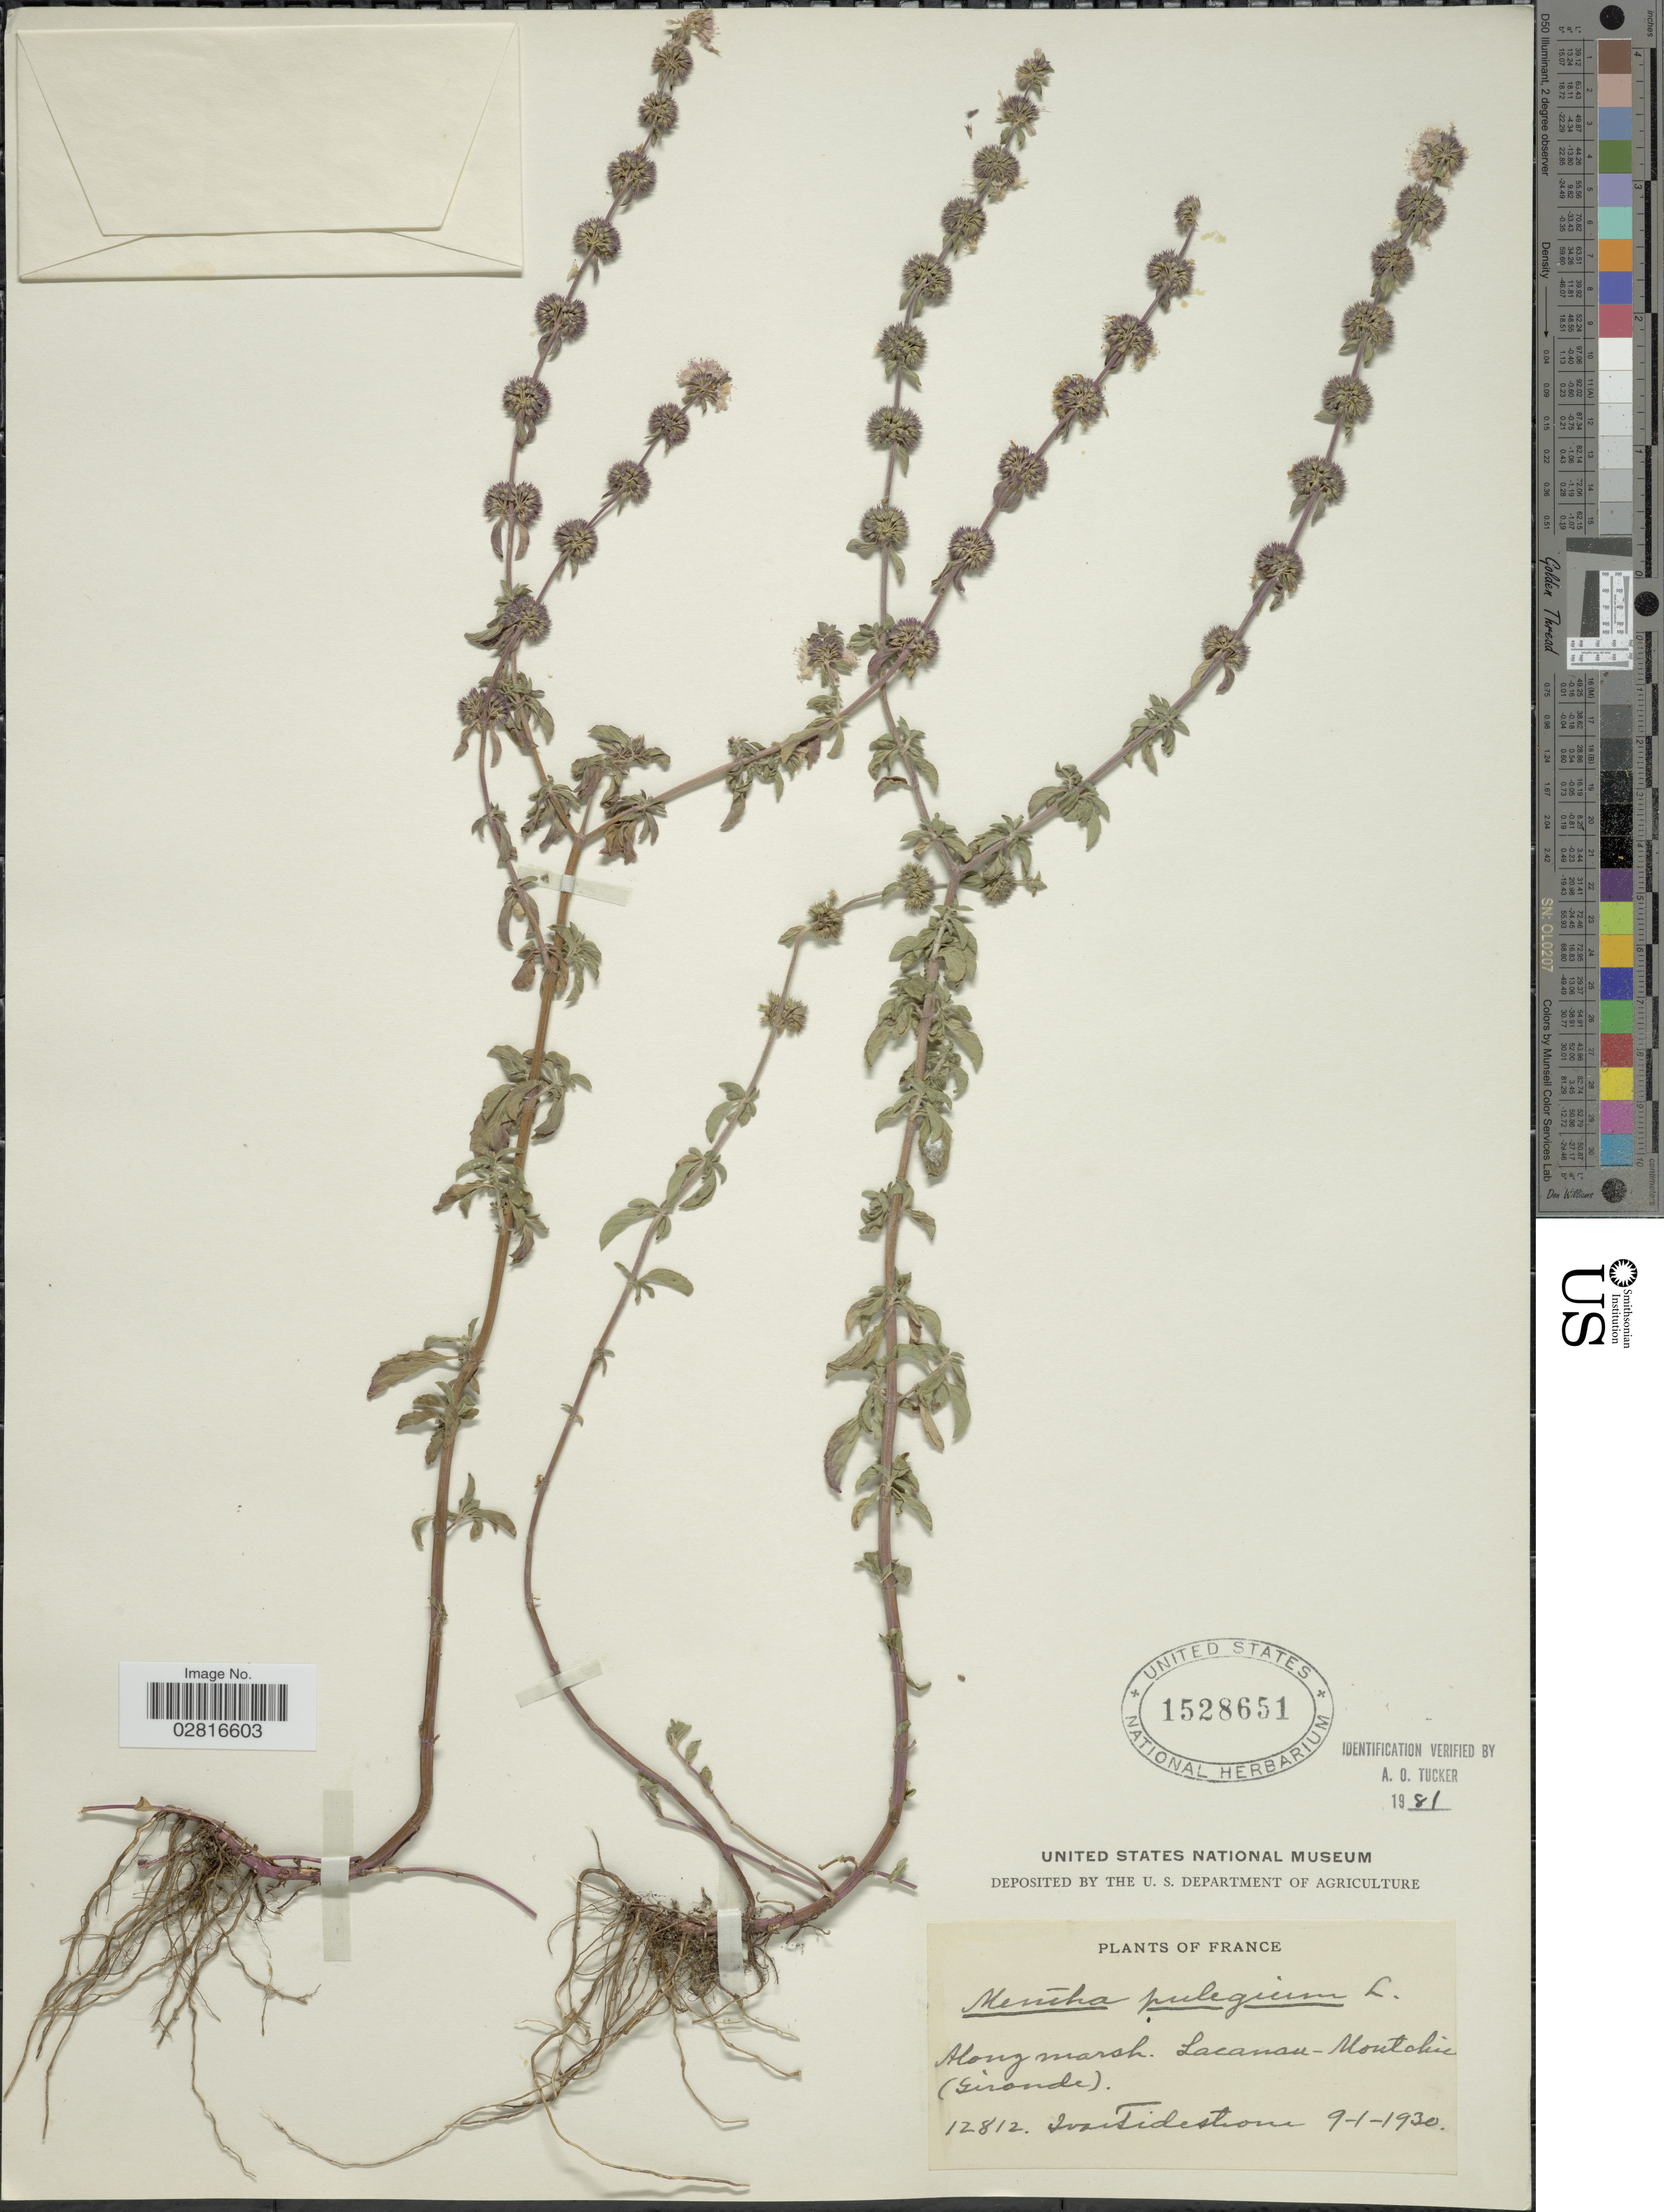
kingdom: Plantae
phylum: Tracheophyta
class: Magnoliopsida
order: Lamiales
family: Lamiaceae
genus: Mentha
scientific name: Mentha pulegium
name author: L.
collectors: I. F. Tidestrom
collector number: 12812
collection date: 1930-01-09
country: France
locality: Along marsh. Lacanau - Moutchic (Gironde).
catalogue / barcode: US 1528651